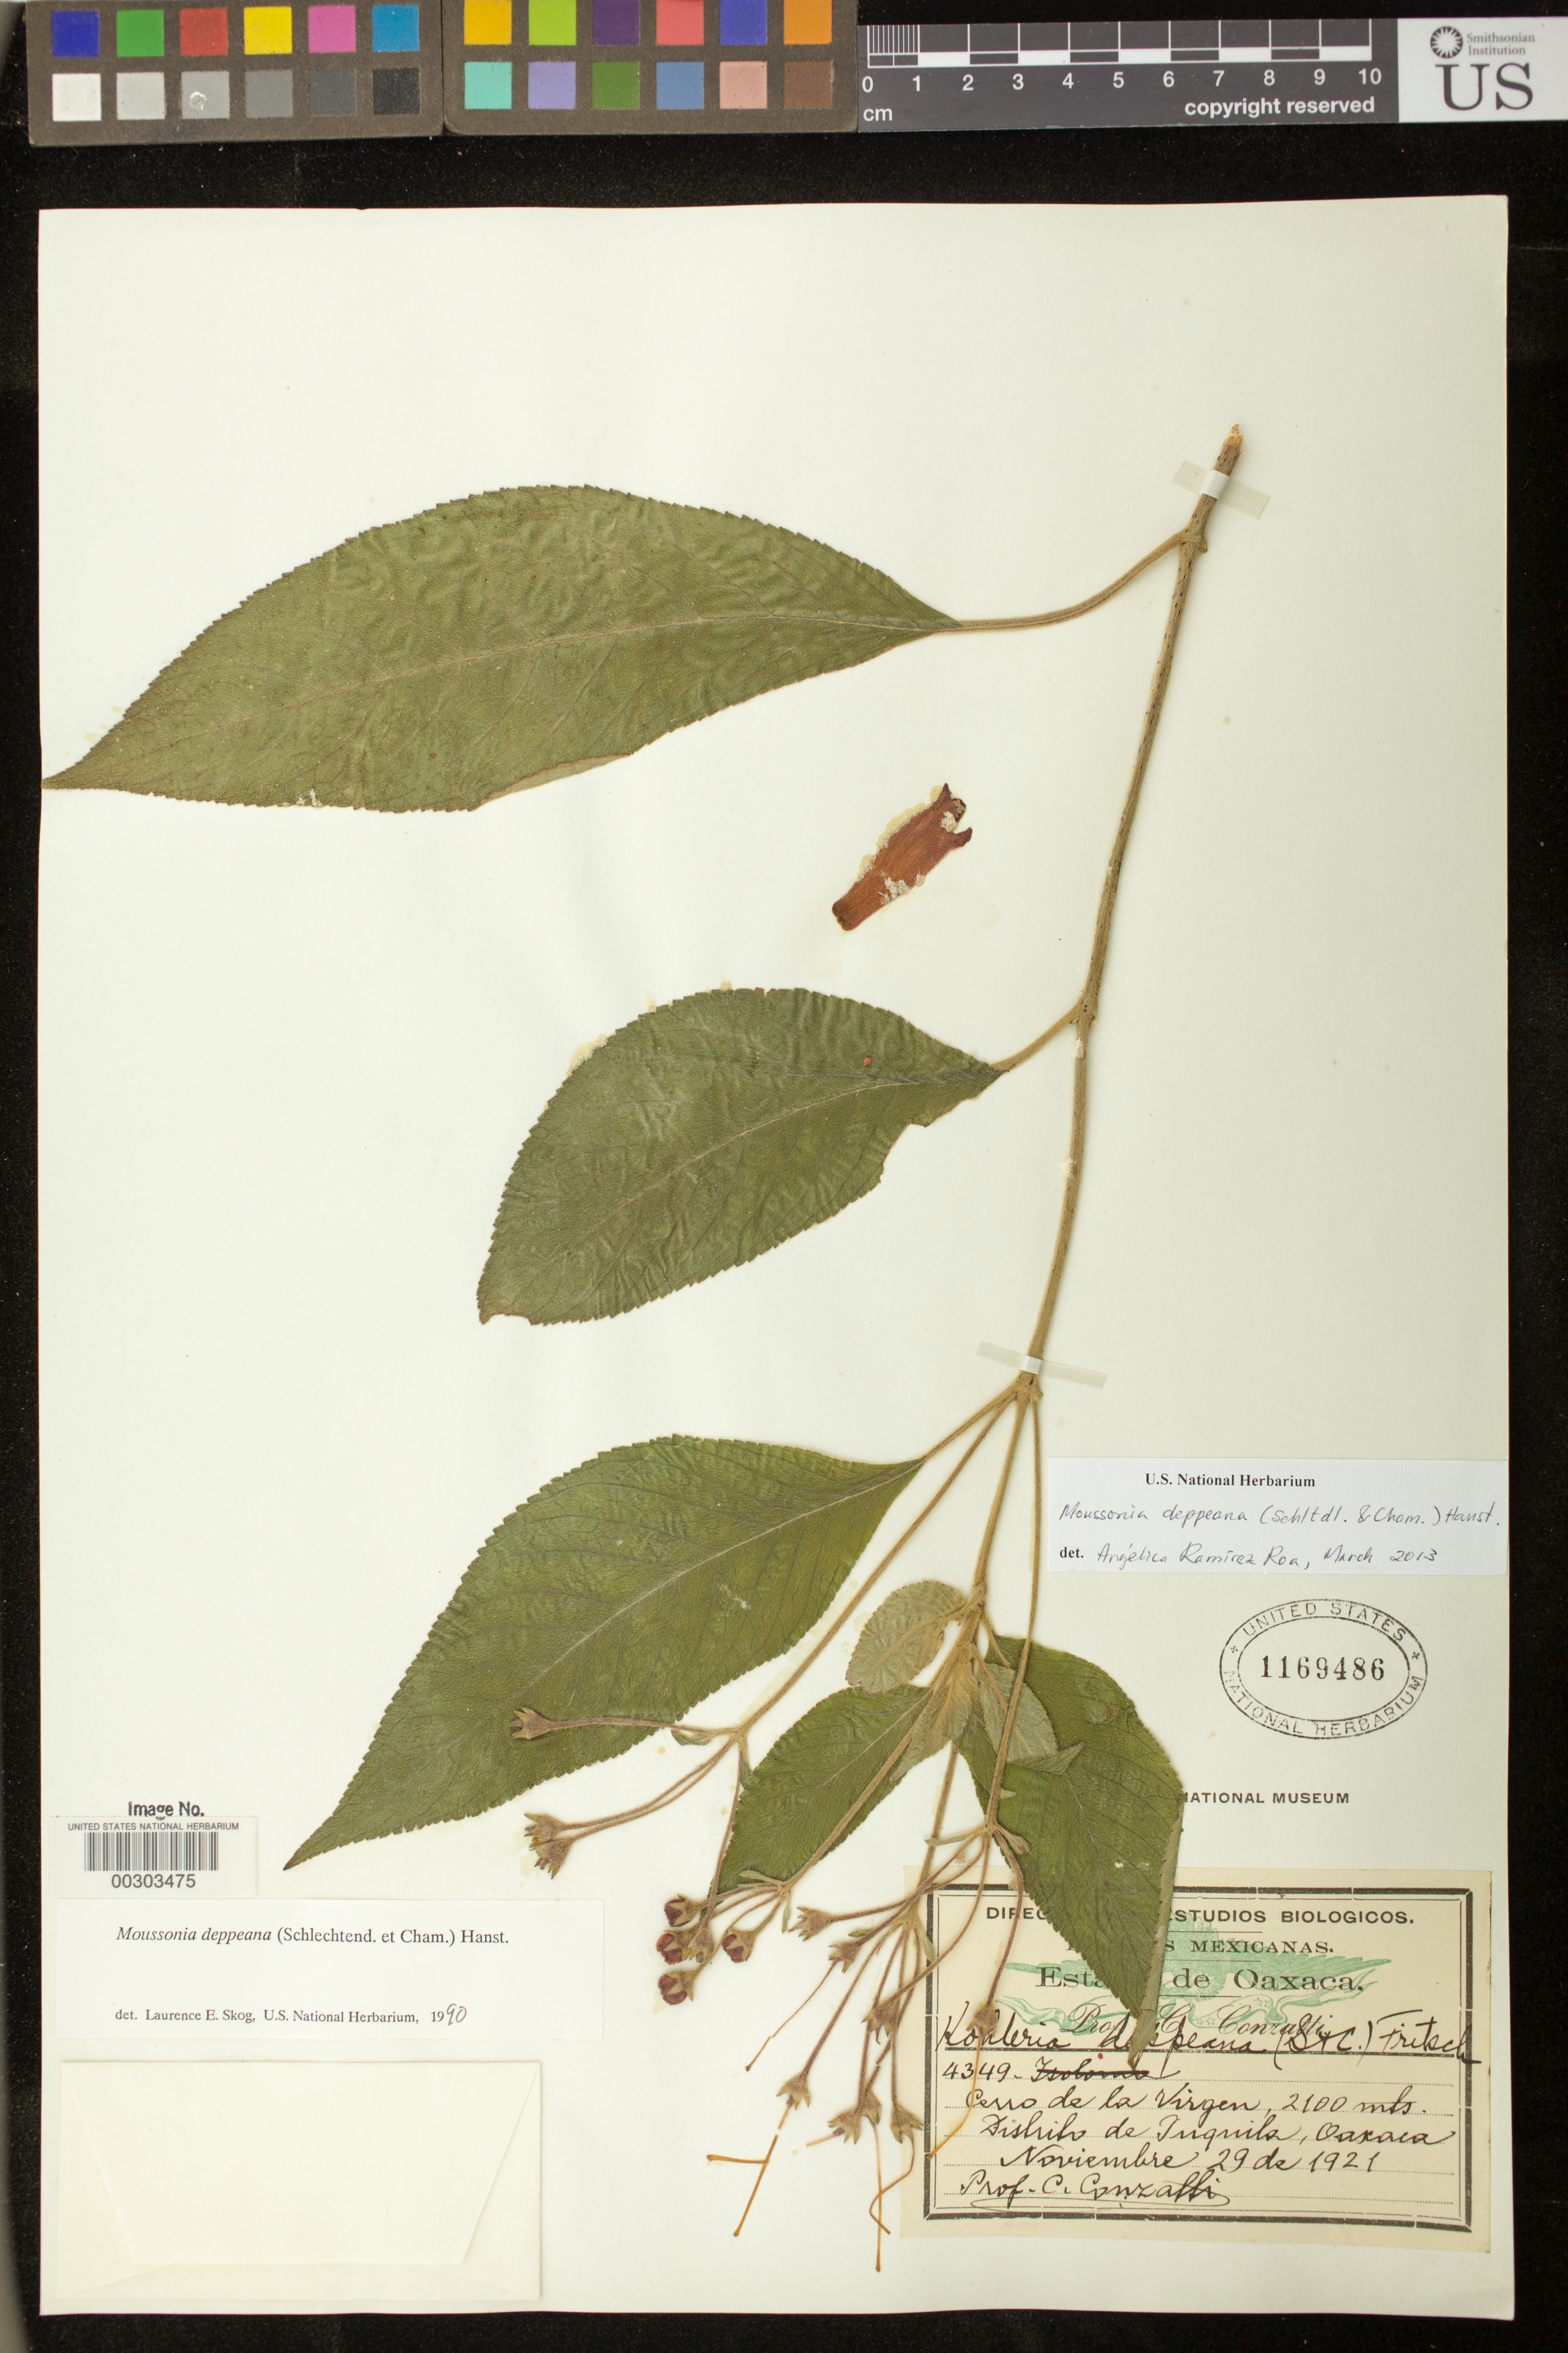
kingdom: Plantae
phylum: Tracheophyta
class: Magnoliopsida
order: Lamiales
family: Gesneriaceae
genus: Moussonia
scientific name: Moussonia deppeana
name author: (Schltdl. & Cham.) Klotzsch ex Hanst.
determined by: Ramírez-Roa, A.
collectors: C. Conzatti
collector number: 4349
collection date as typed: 29 Nov 1921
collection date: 1921-11-29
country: Mexico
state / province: Oaxaca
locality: Cerro de la Virgen, Dist. Tuquila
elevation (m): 2100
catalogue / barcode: US 1169486